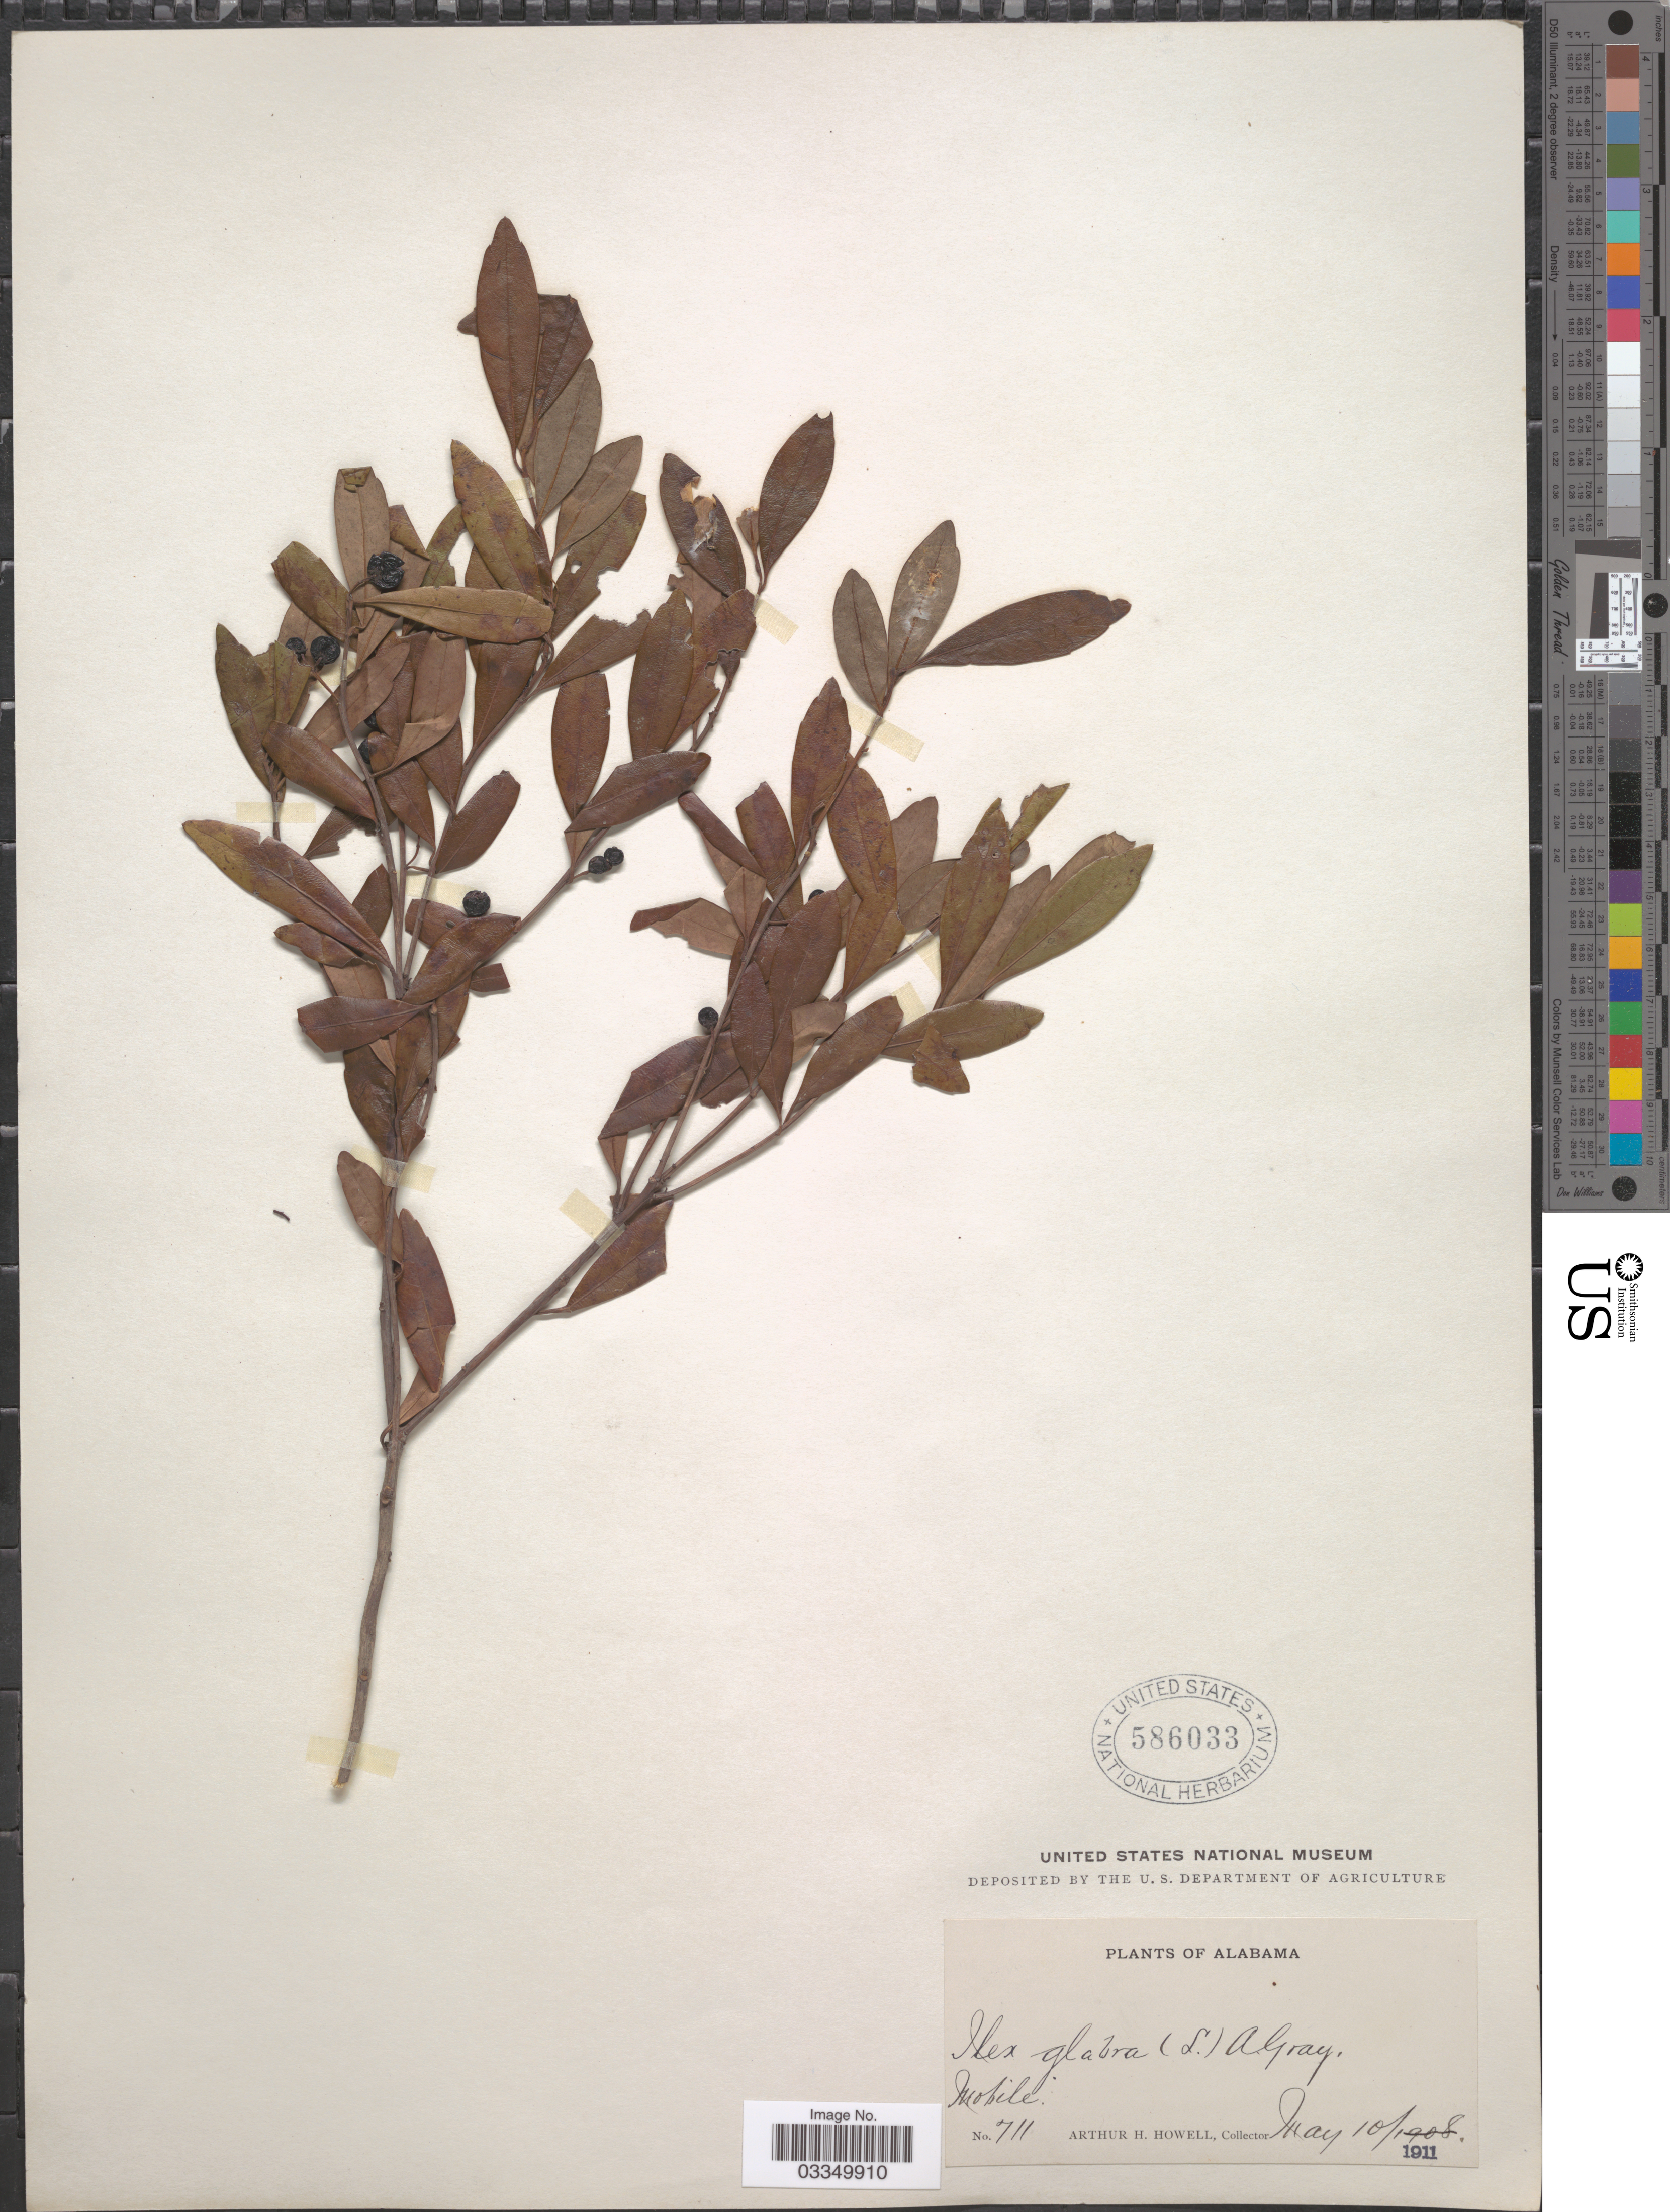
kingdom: Plantae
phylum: Tracheophyta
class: Magnoliopsida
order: Aquifoliales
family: Aquifoliaceae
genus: Ilex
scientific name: Ilex glabra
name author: (L.) A. Gray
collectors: A. Howell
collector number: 711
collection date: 1911-05-10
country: United States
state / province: Alabama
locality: Mobile.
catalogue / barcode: US 586033